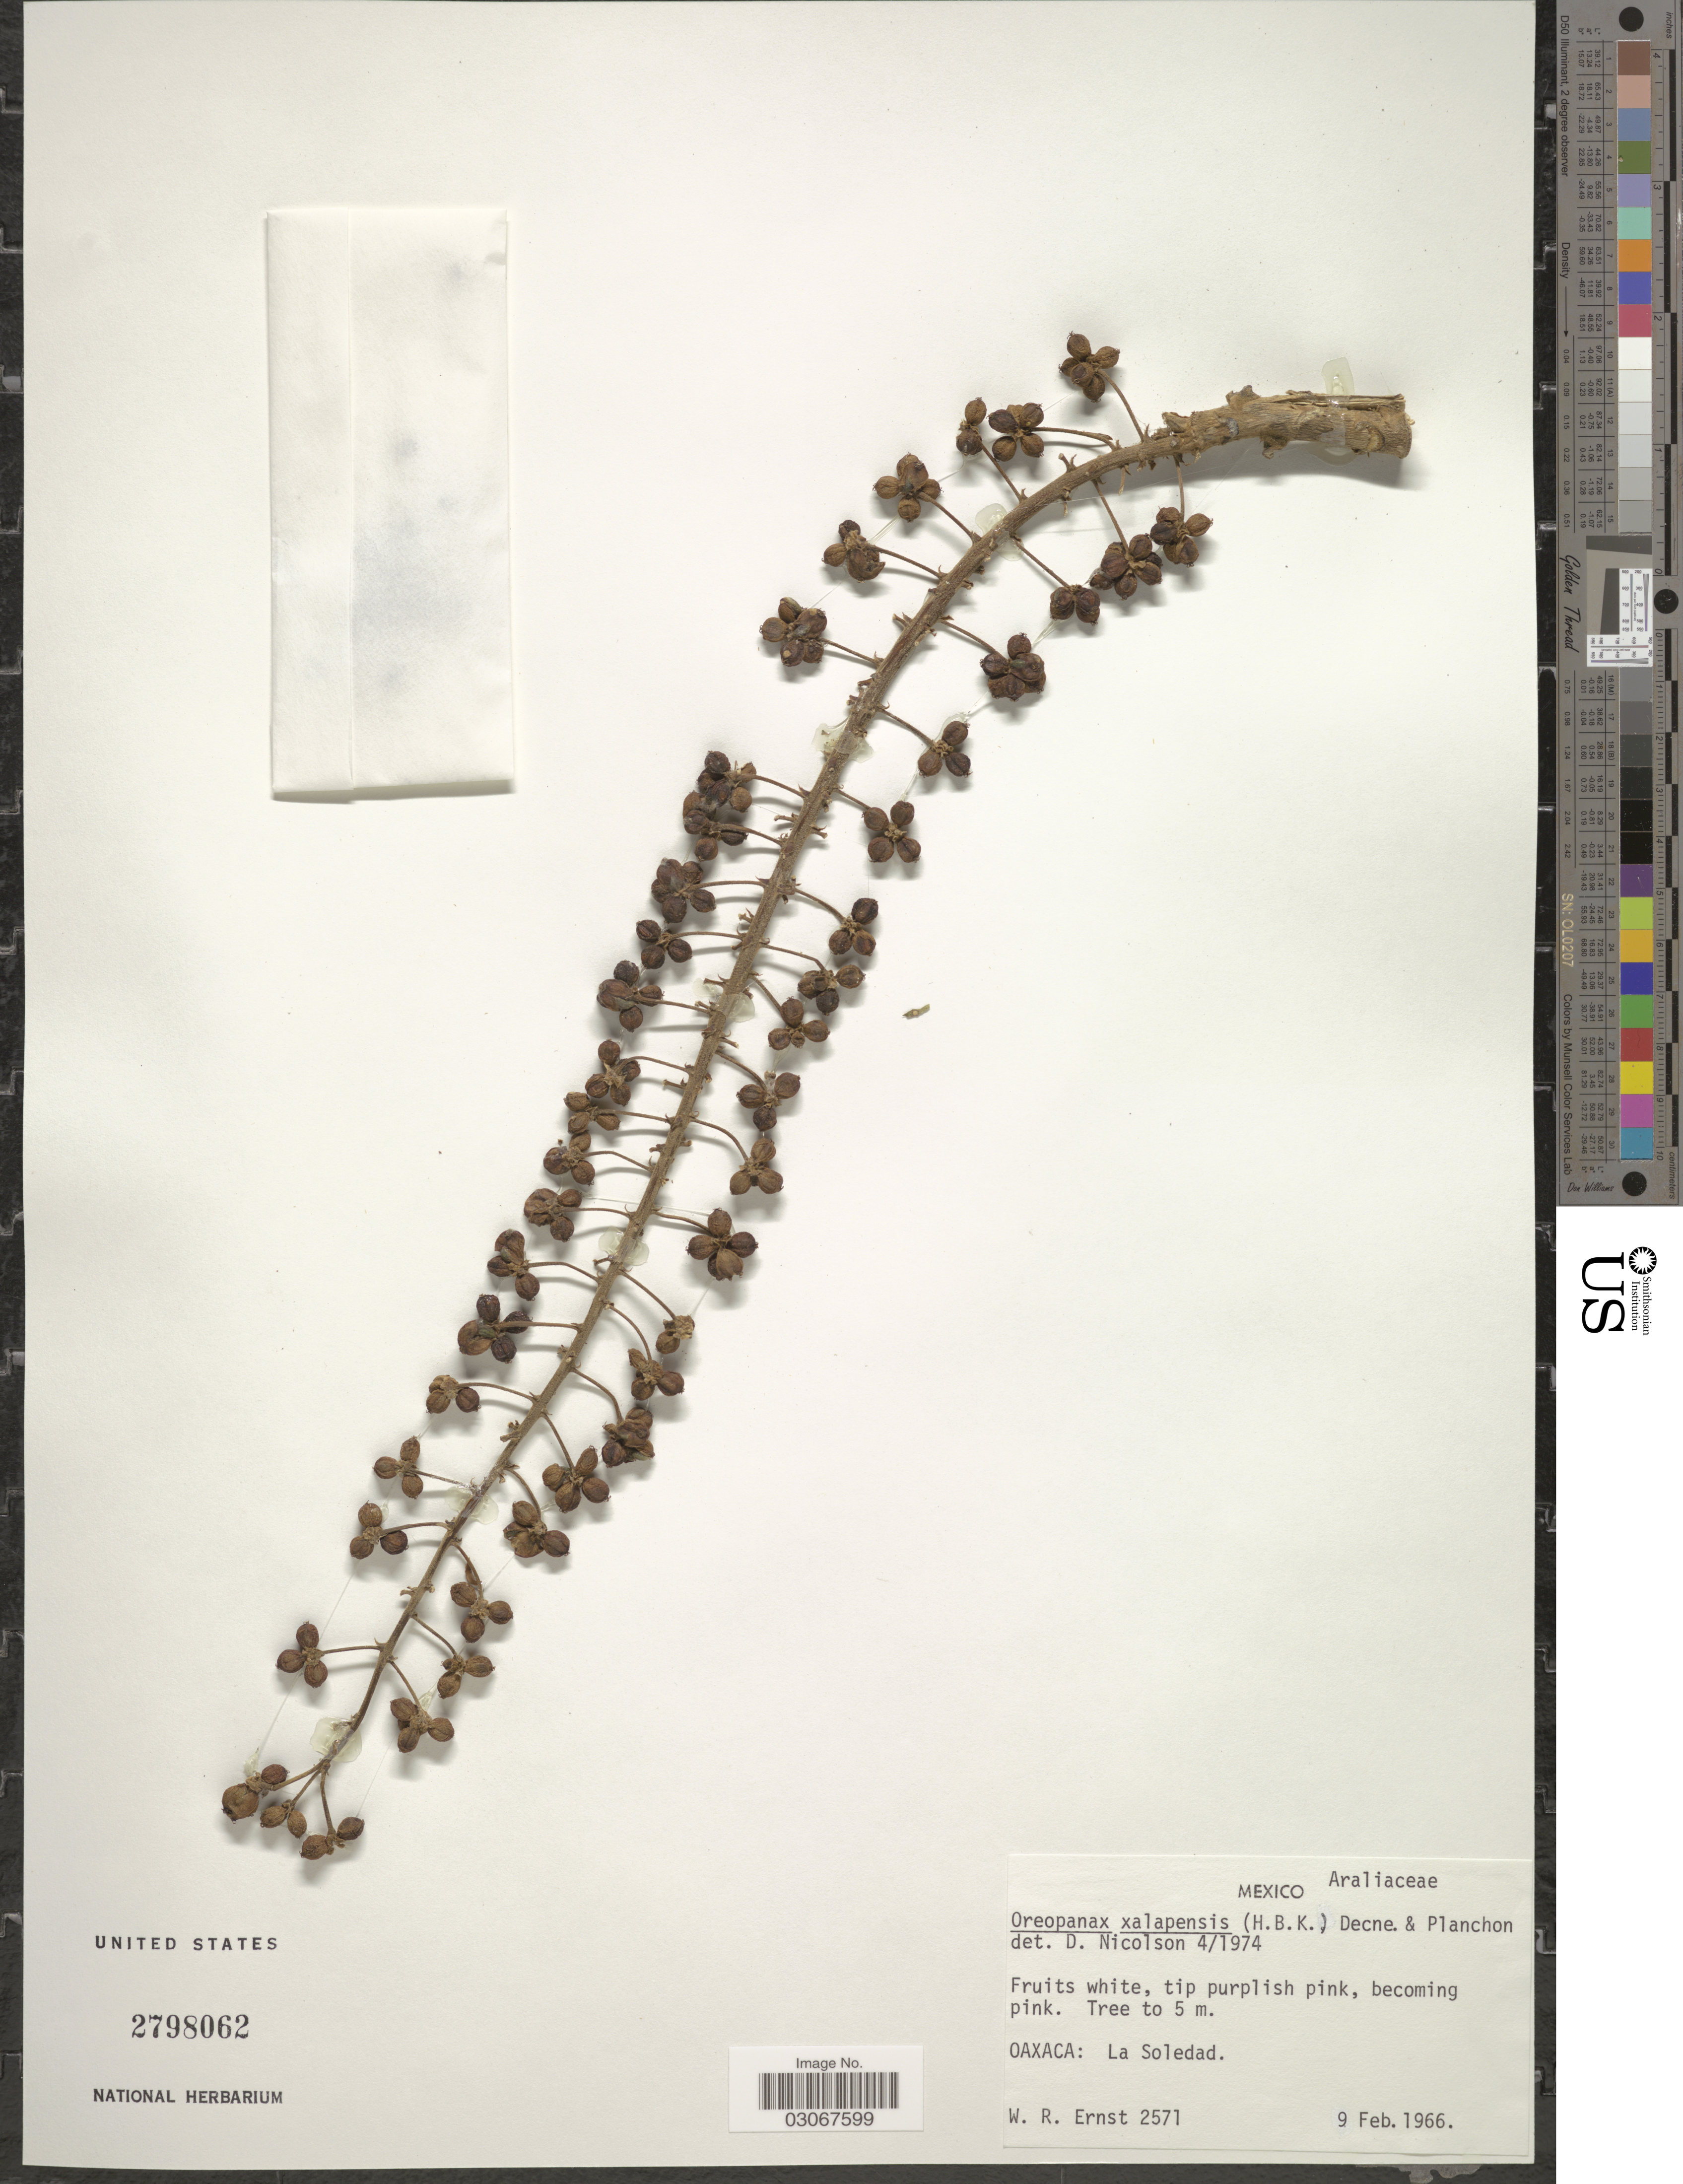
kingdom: Plantae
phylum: Tracheophyta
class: Magnoliopsida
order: Apiales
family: Araliaceae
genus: Oreopanax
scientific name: Oreopanax xalapensis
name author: (Kunth) Decne. & Planch.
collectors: W. R. Ernst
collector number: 2571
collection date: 1966-02-09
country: Mexico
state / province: Oaxaca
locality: La Soledad.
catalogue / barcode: US 2798062